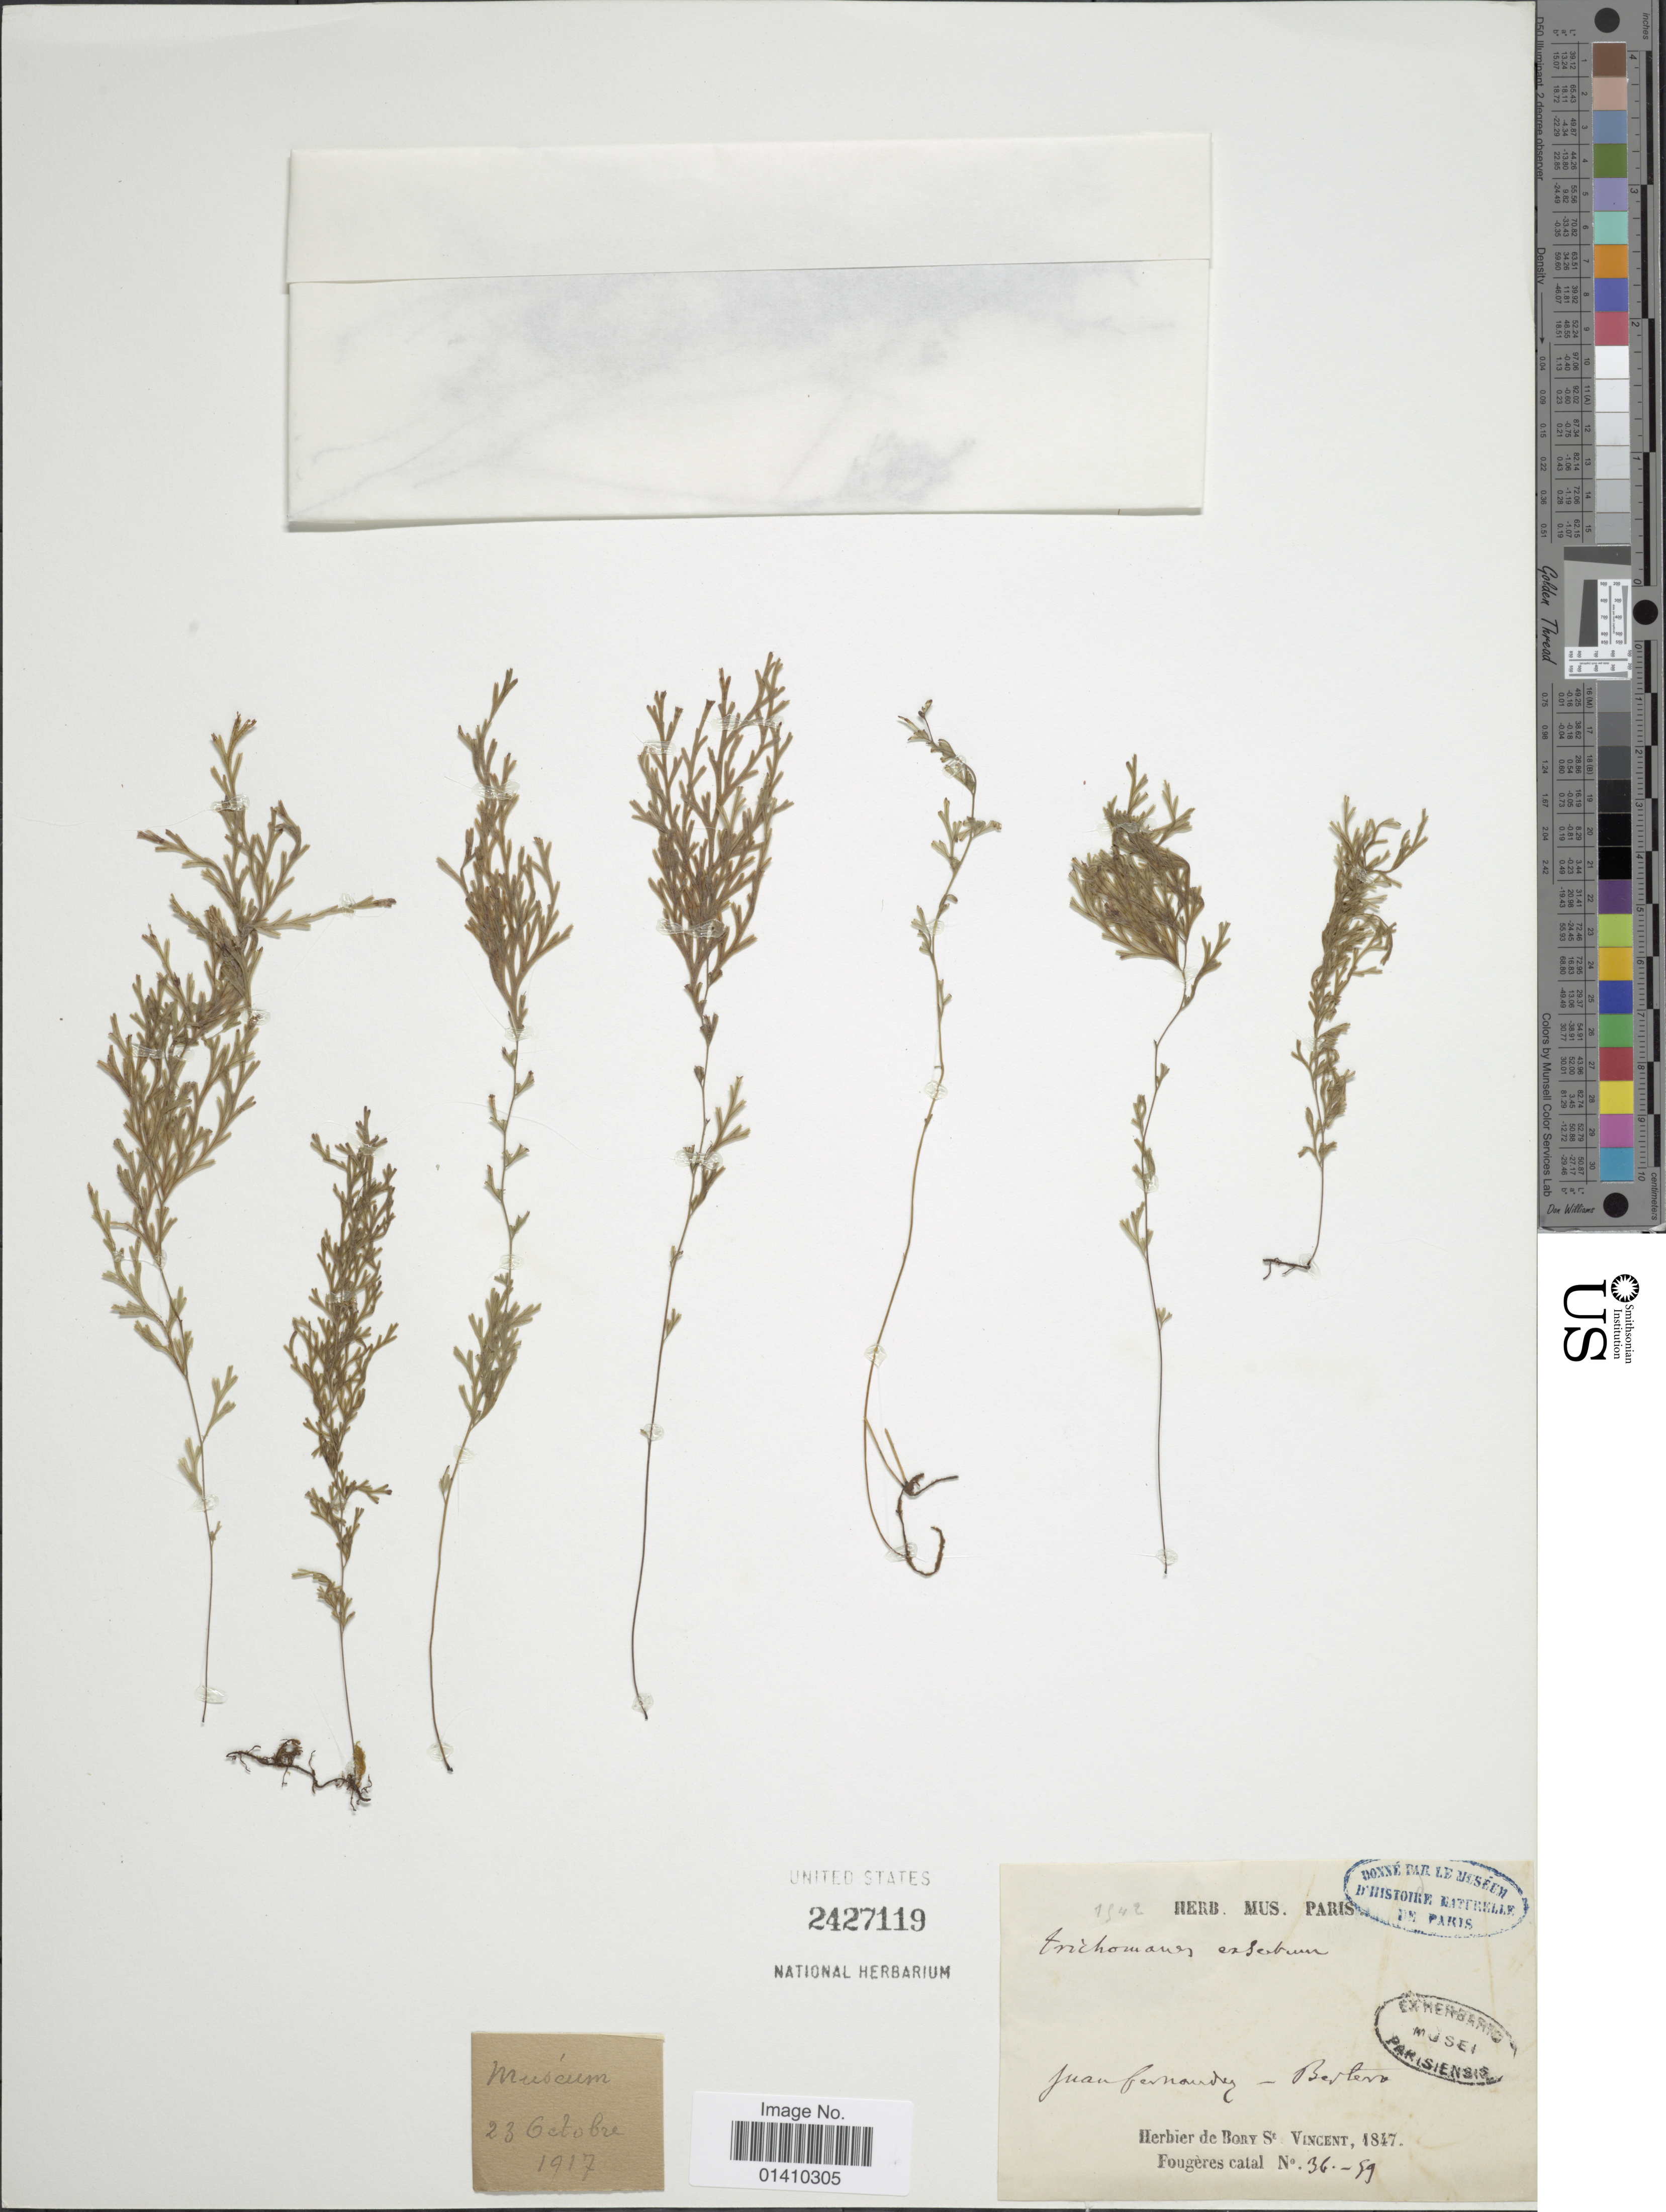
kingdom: Plantae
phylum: Tracheophyta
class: Polypodiopsida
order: Hymenophyllales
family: Hymenophyllaceae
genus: Polyphlebium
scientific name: Polyphlebium exsectum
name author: (Kunze) Ebihara & Dubuisson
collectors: Bertero, --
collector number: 36-89 *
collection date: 1847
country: Chile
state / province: Valparaíso (V)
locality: Juan fernandez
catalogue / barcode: US 2427119